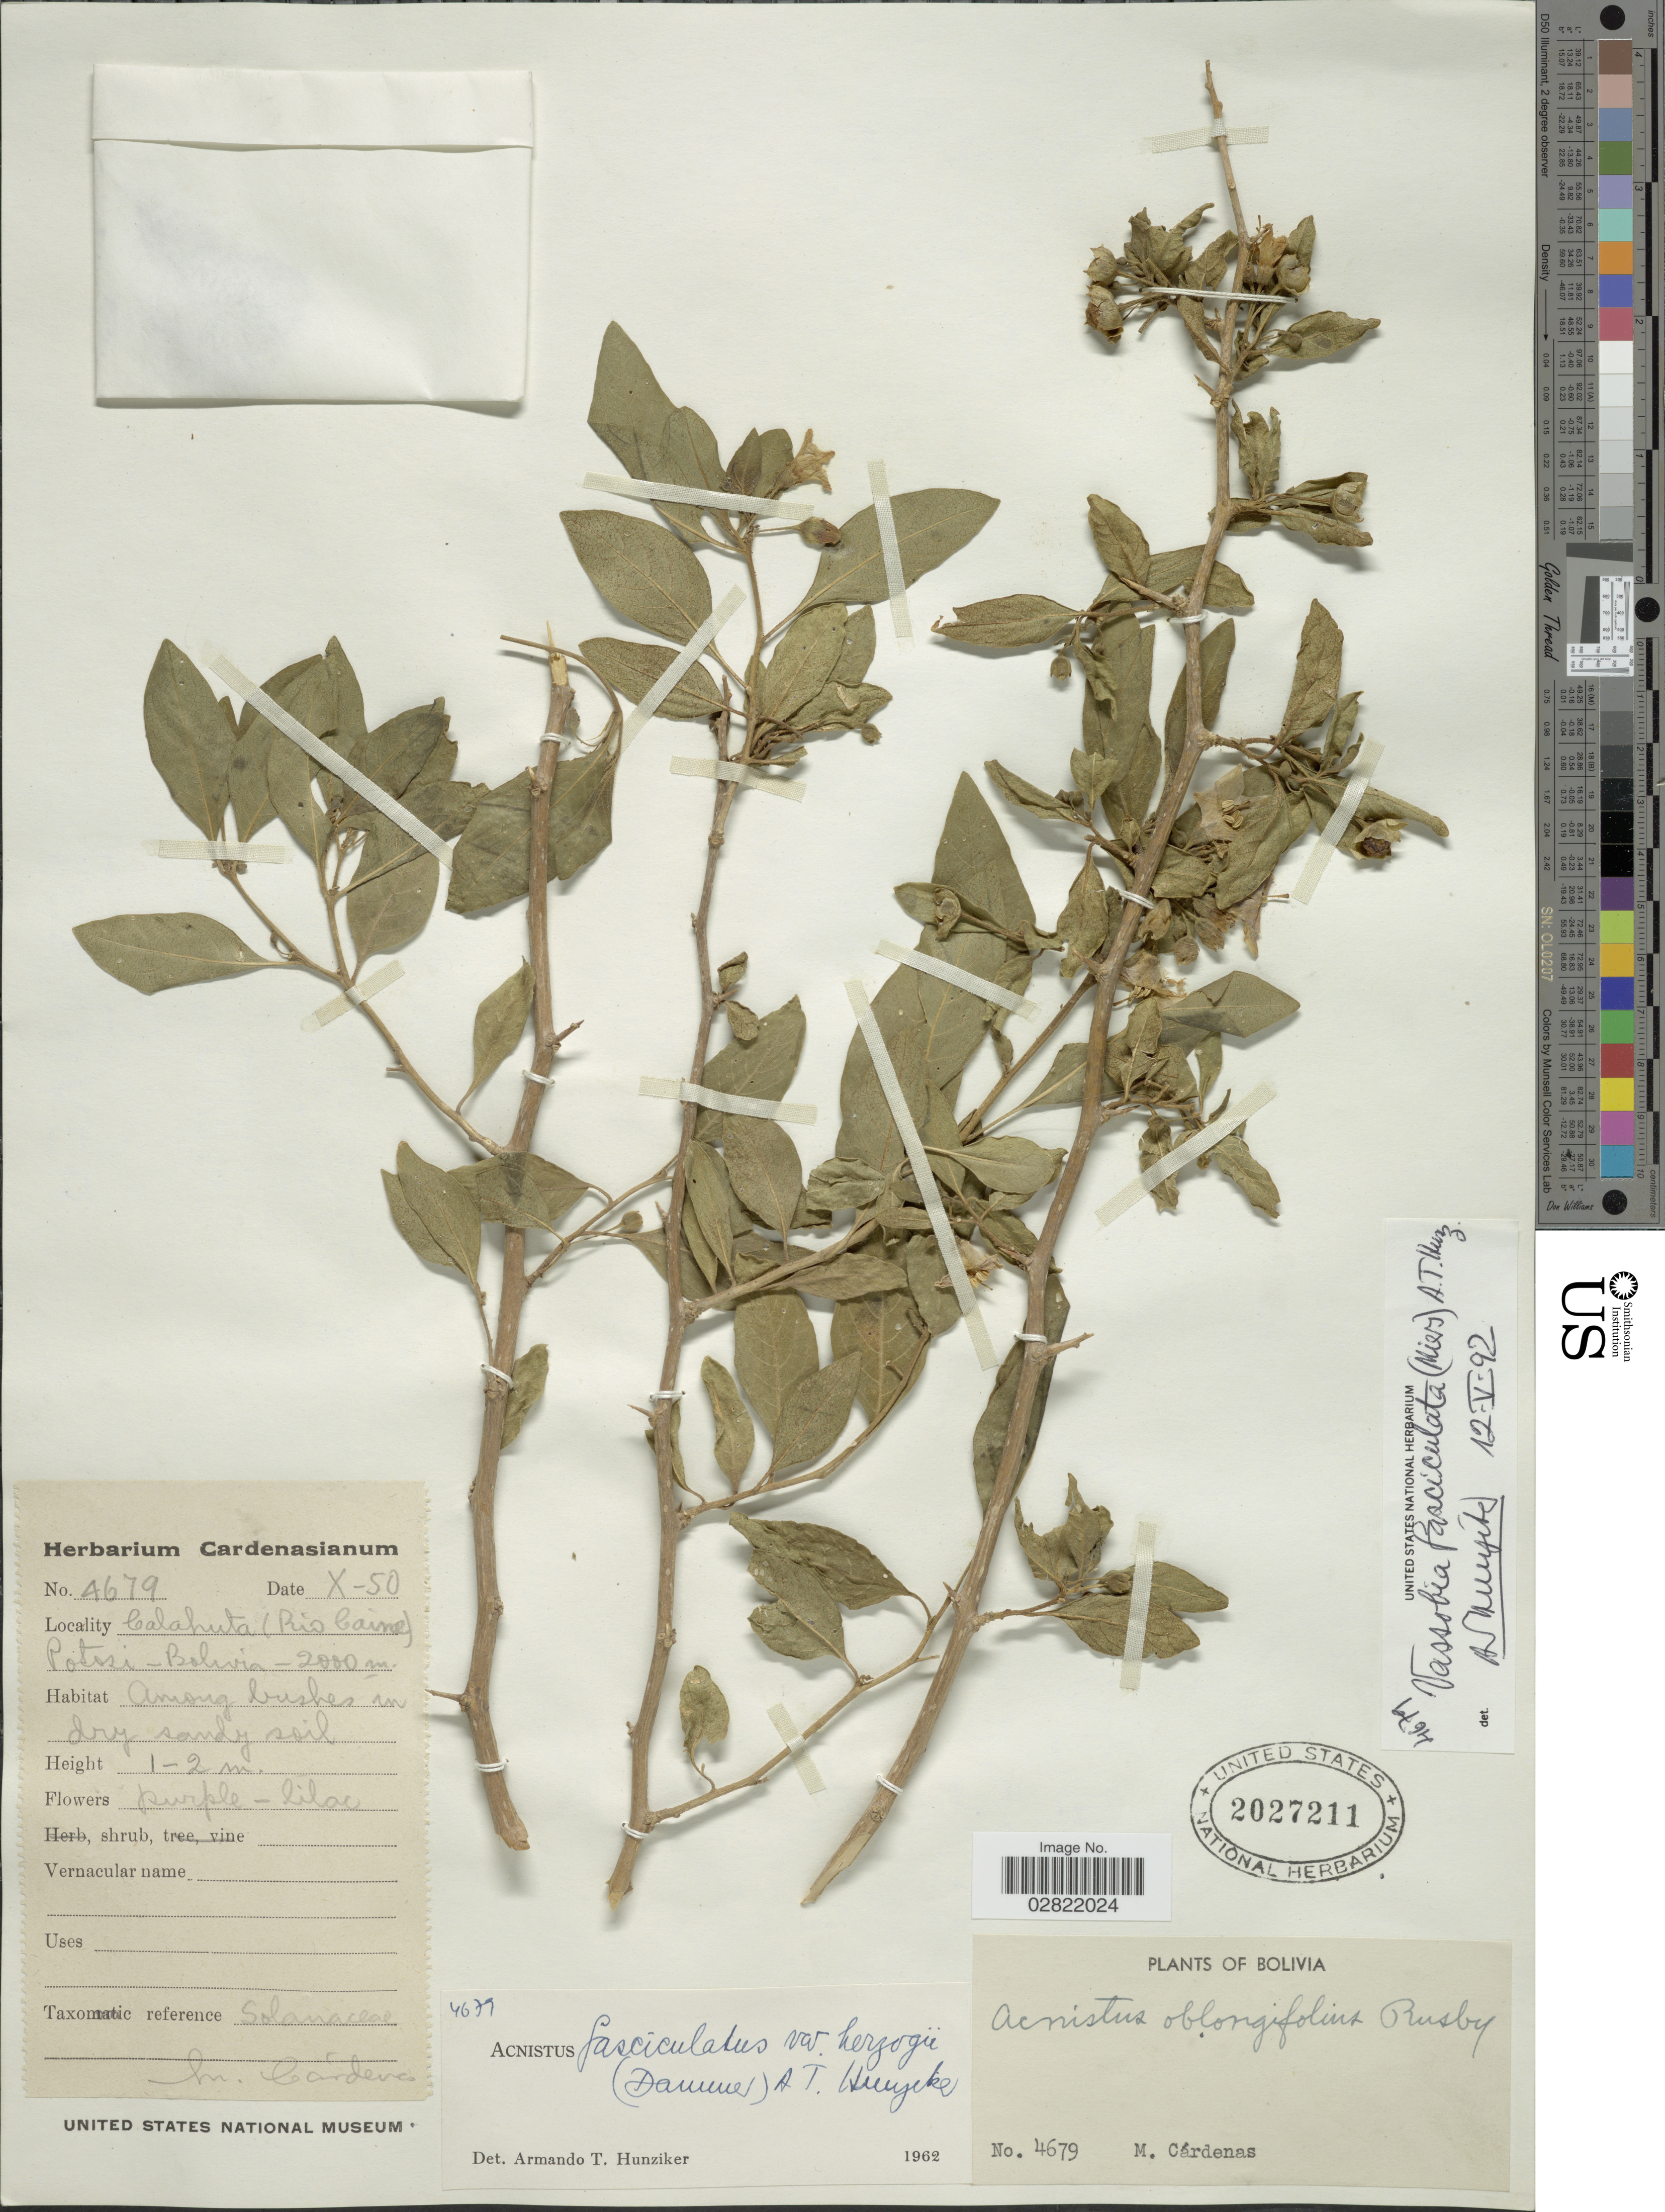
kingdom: Plantae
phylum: Tracheophyta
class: Magnoliopsida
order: Solanales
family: Solanaceae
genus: Vassobia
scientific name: Vassobia fasciculata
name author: (Miers) Hunz.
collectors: M. Cárdenas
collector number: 4679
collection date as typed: Transcribed d/m/y: /10/50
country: Bolivia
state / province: Potosi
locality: Calahuta (Rio Caine) Potosi.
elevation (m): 2000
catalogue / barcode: US 2027211